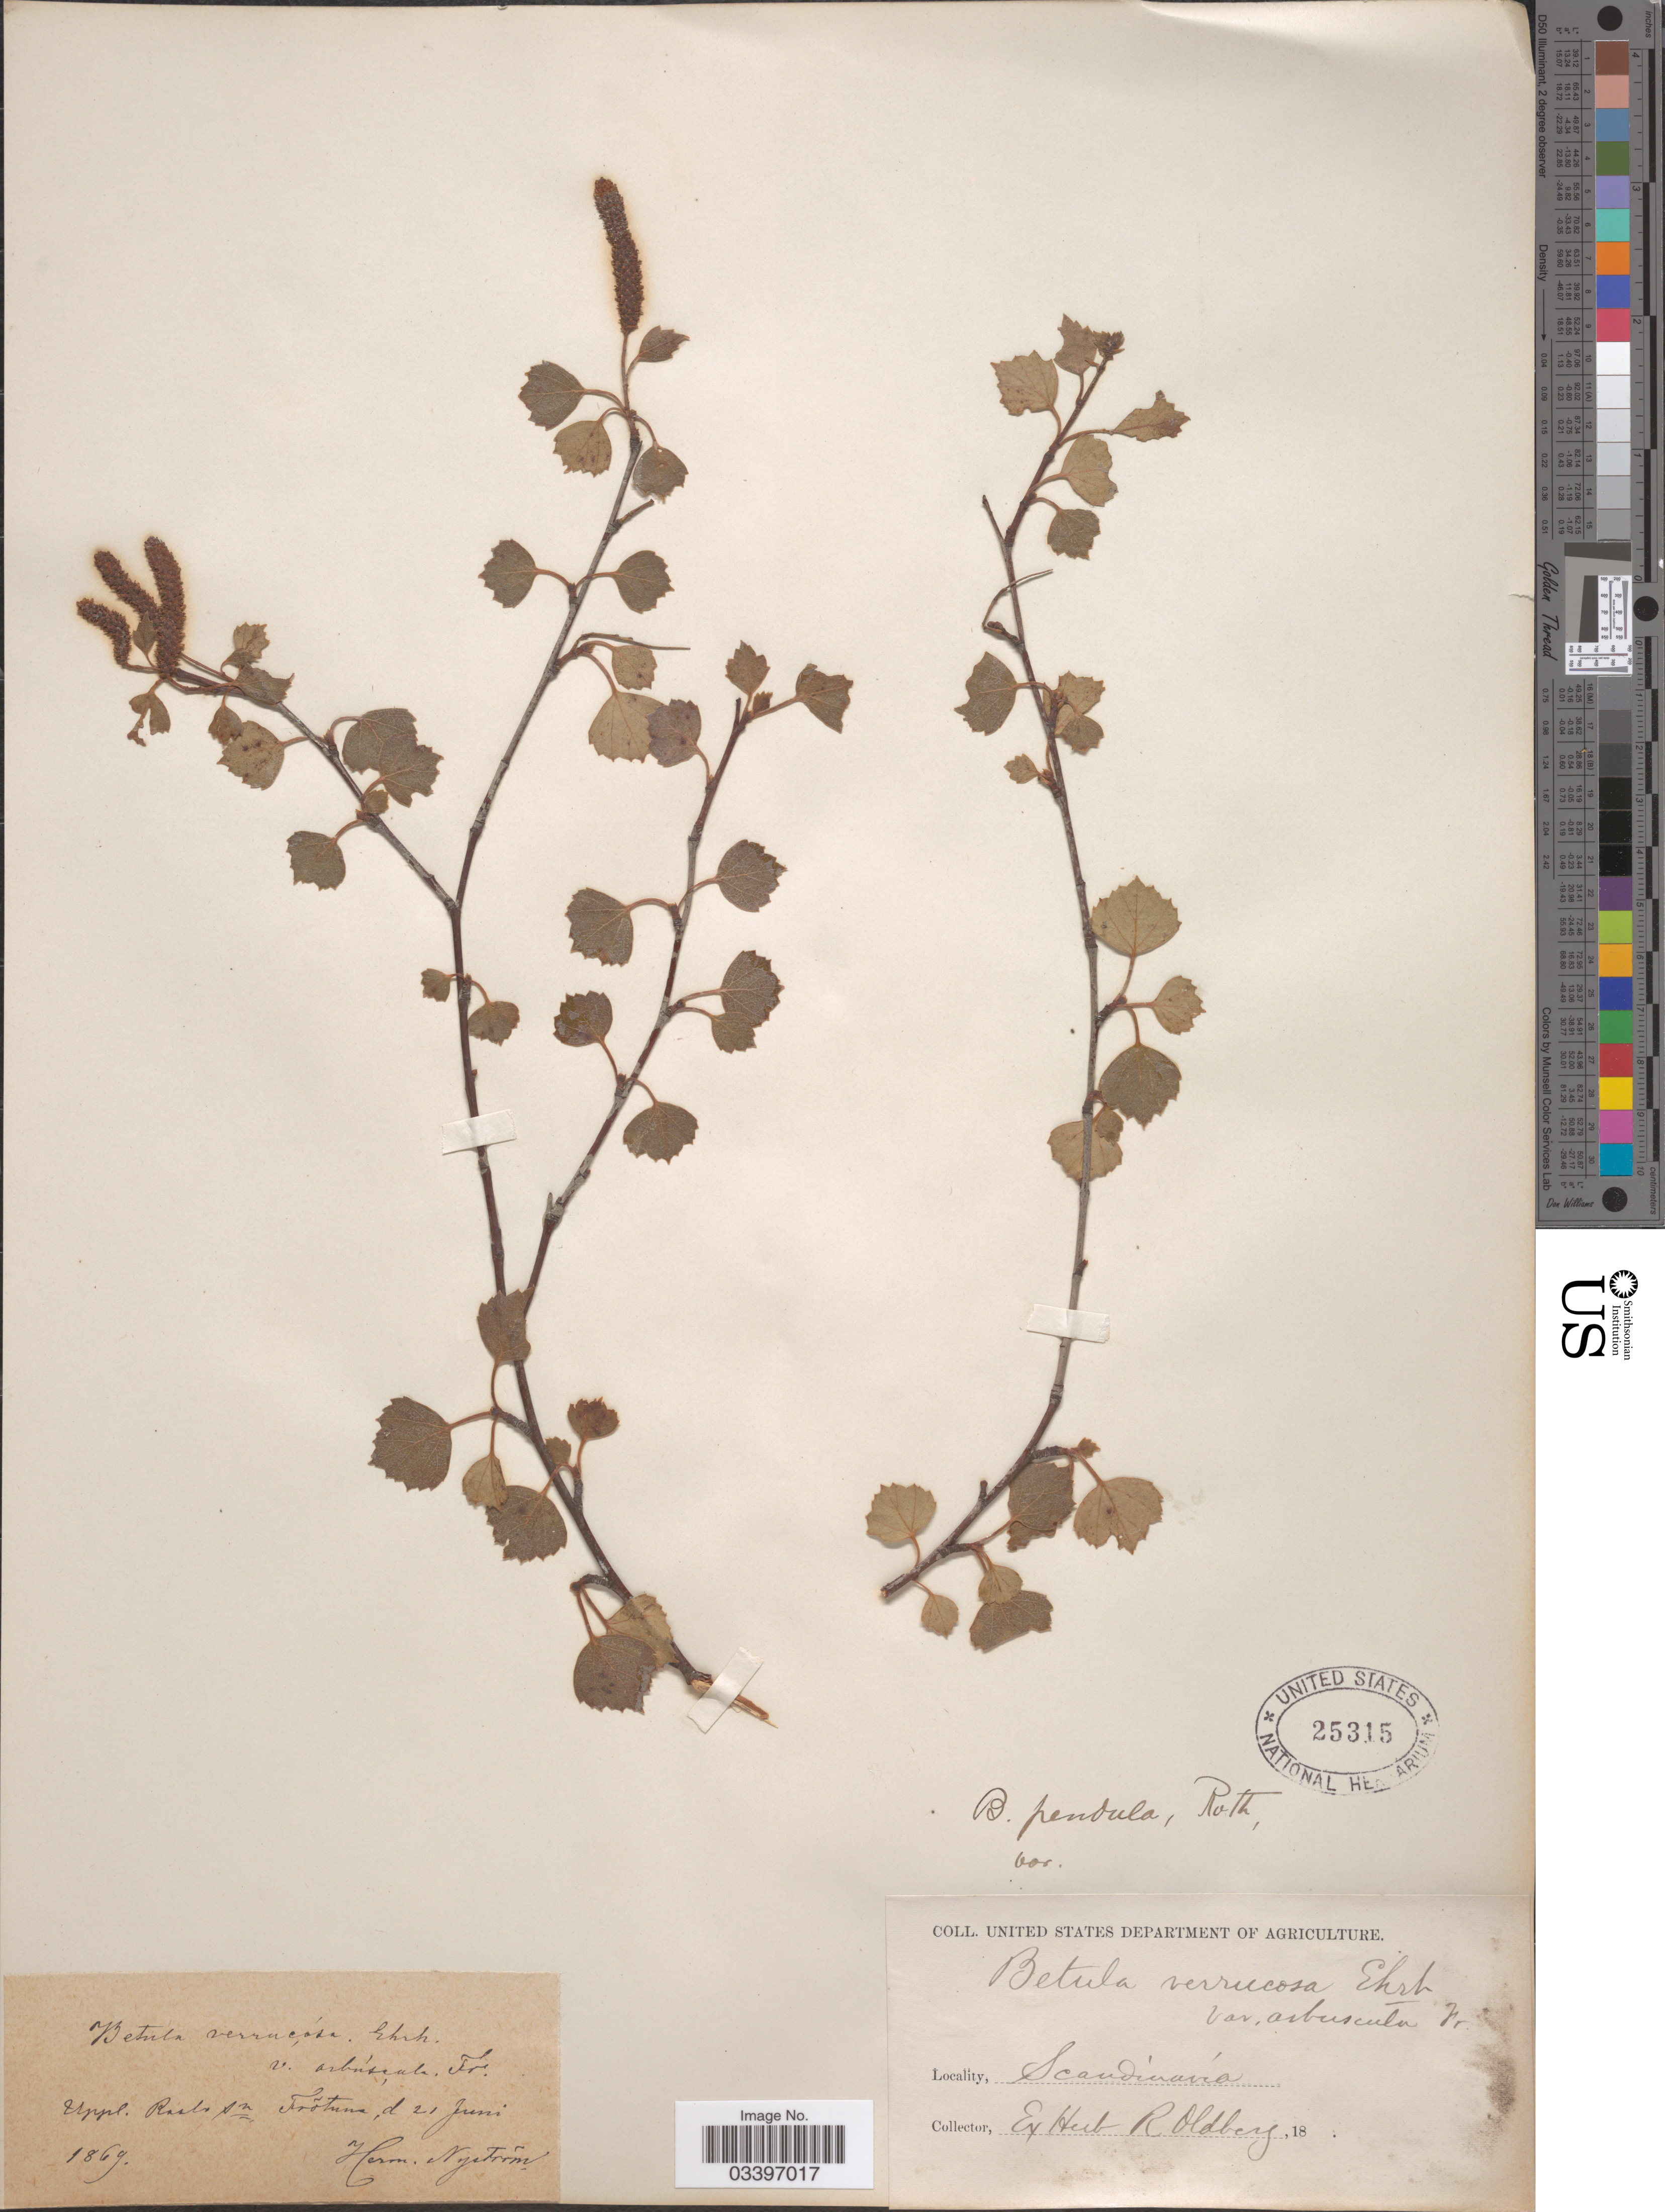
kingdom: Plantae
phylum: Tracheophyta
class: Magnoliopsida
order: Fagales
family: Betulaceae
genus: Betula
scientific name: Betula pendula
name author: Roth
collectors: H. Nystróm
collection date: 1869-06-21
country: Sweden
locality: Uppl. Rasbo sn. Frötuna.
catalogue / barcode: US 25315